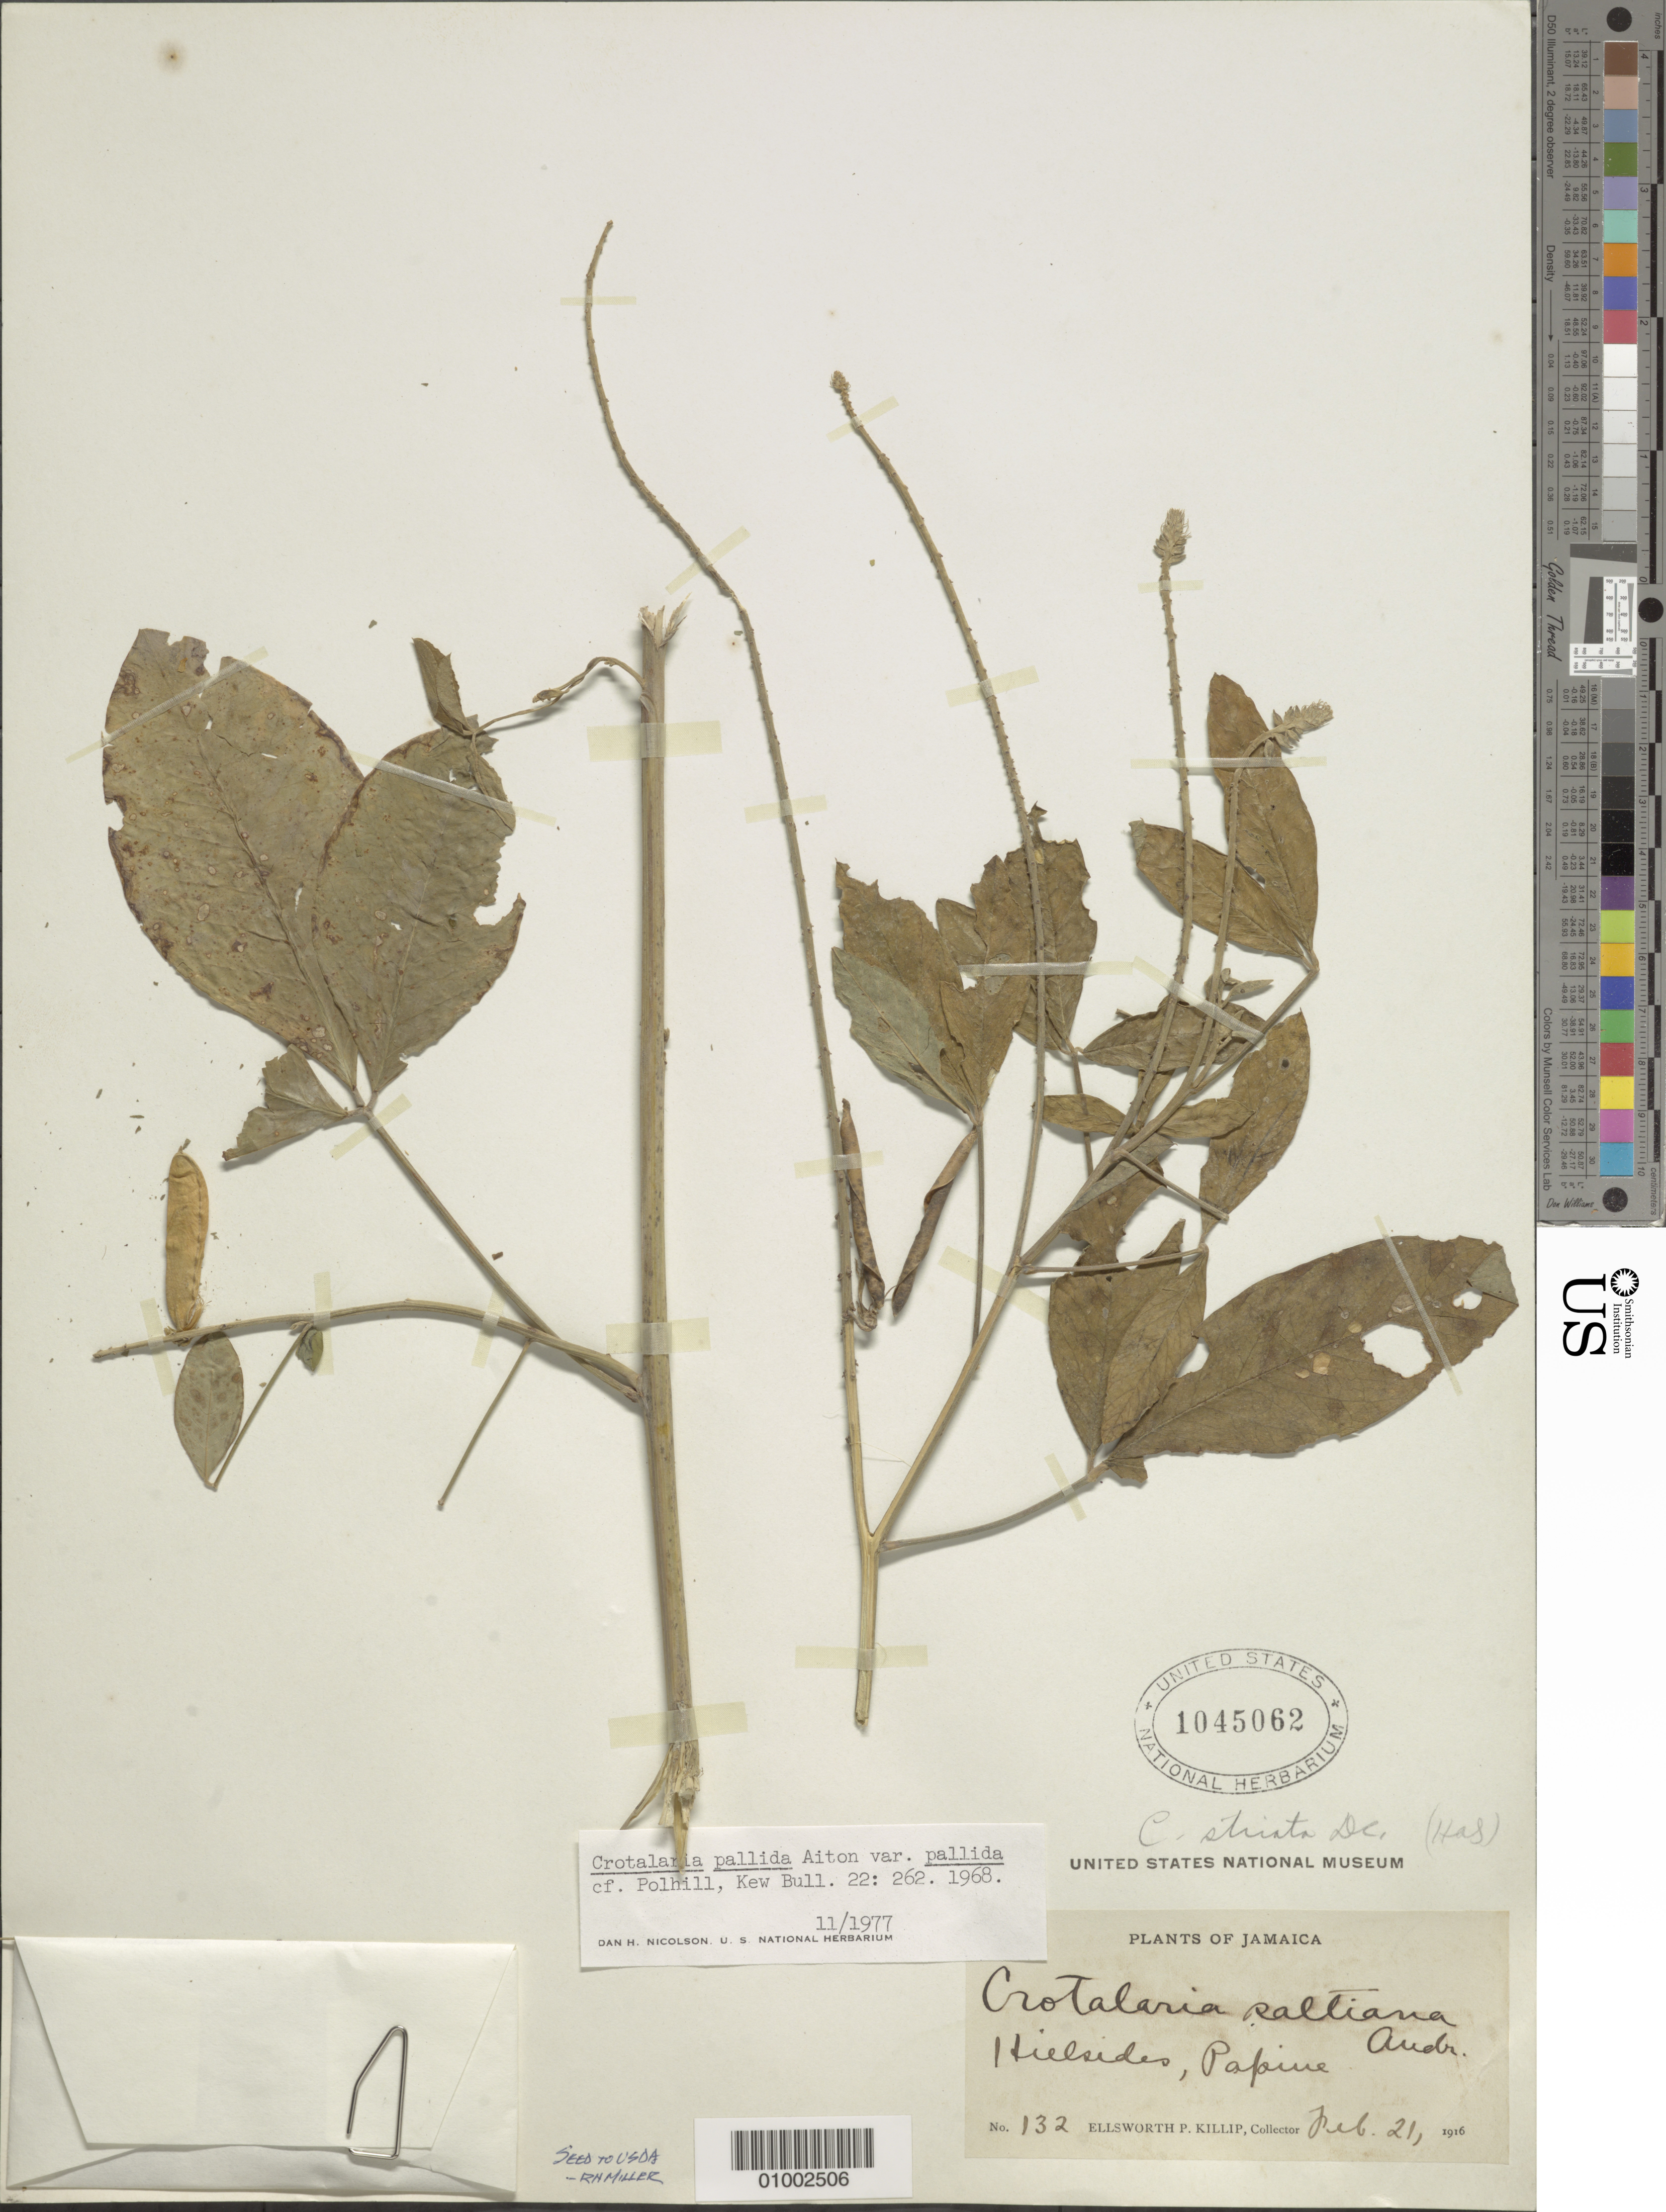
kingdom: Plantae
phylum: Tracheophyta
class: Magnoliopsida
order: Fabales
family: Fabaceae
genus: Crotalaria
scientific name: Crotalaria pallida var. pallida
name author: Aiton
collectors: E. P. Killip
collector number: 132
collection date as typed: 21 Feb 1916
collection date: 1916-02-21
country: Jamaica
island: Jamaica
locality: Hillsides, Papine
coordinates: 0 N, 0 E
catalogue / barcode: US 1045062